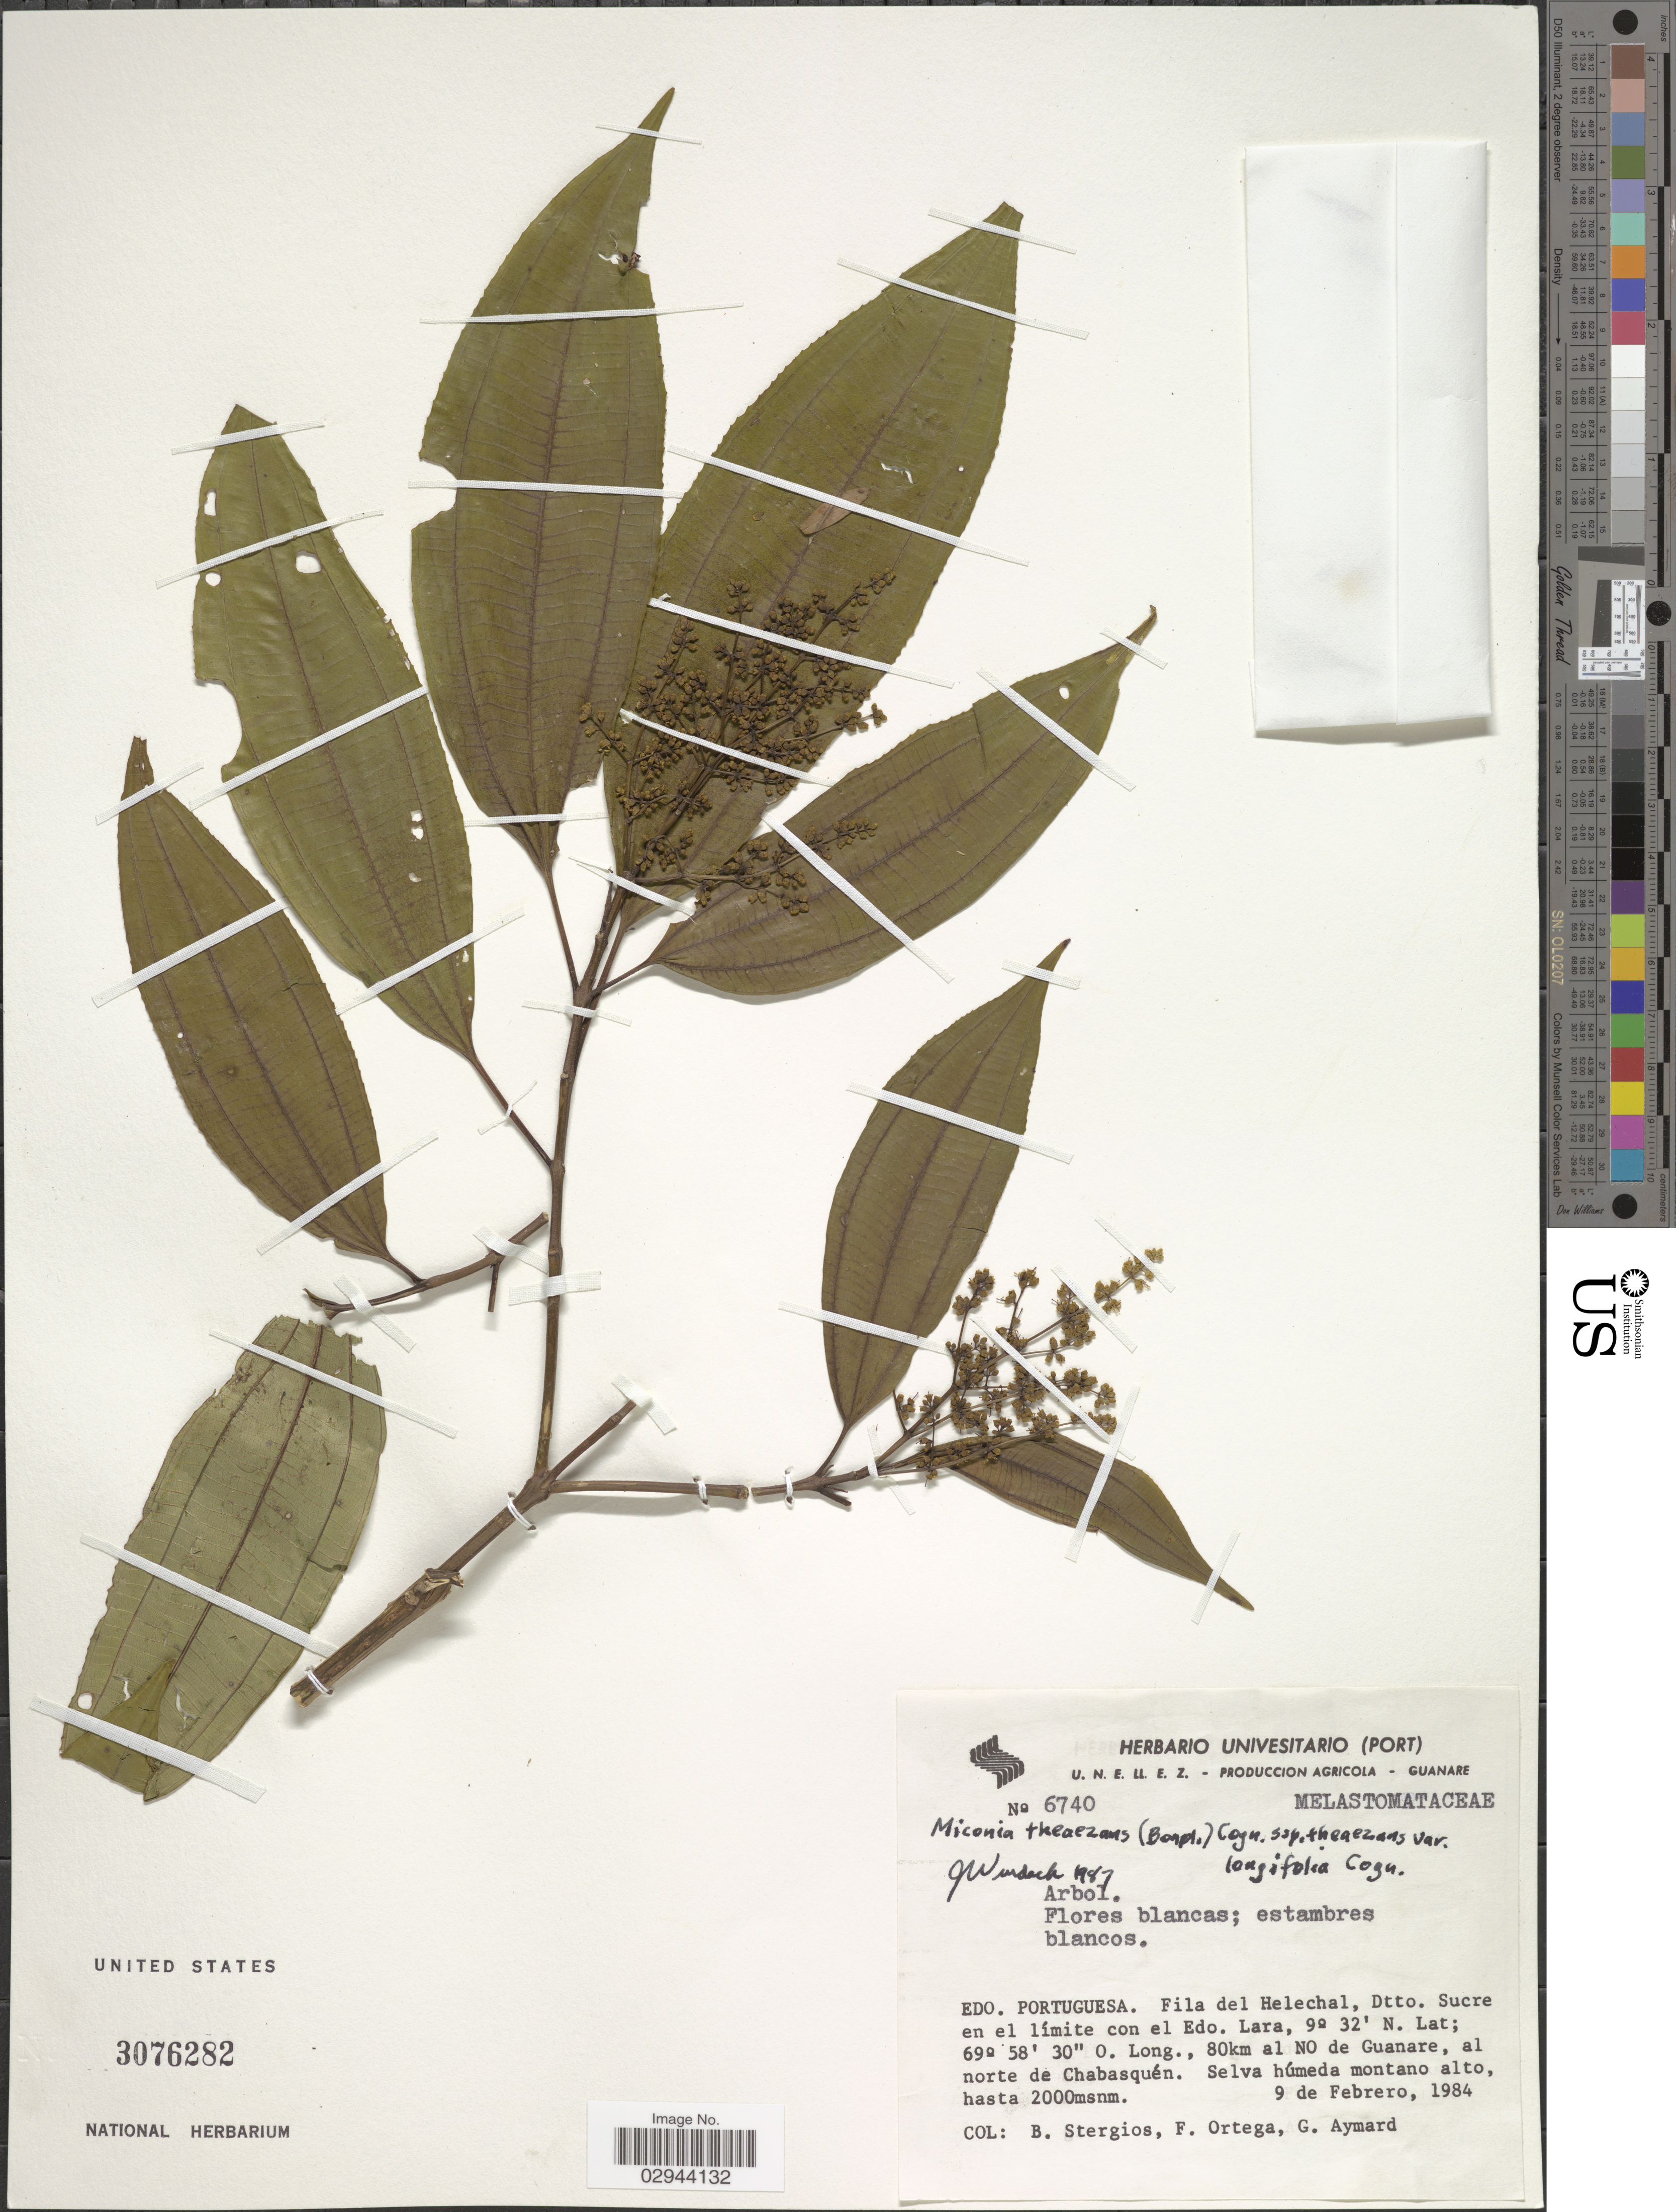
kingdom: Plantae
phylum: Tracheophyta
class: Magnoliopsida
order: Myrtales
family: Melastomataceae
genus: Miconia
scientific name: Miconia theizans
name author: (Bonpl.) Cogn.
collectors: B. G. Stergios, F. J. Ortega & G. A. Aymard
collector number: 6740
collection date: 1984-02-09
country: Venezuela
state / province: Portuguesa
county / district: Sucre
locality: Fila del Helechal, en el límite con el Edo. Lara, 80 km NO de Guanare, al N de Chabasquén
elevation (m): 2000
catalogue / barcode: US 3076282